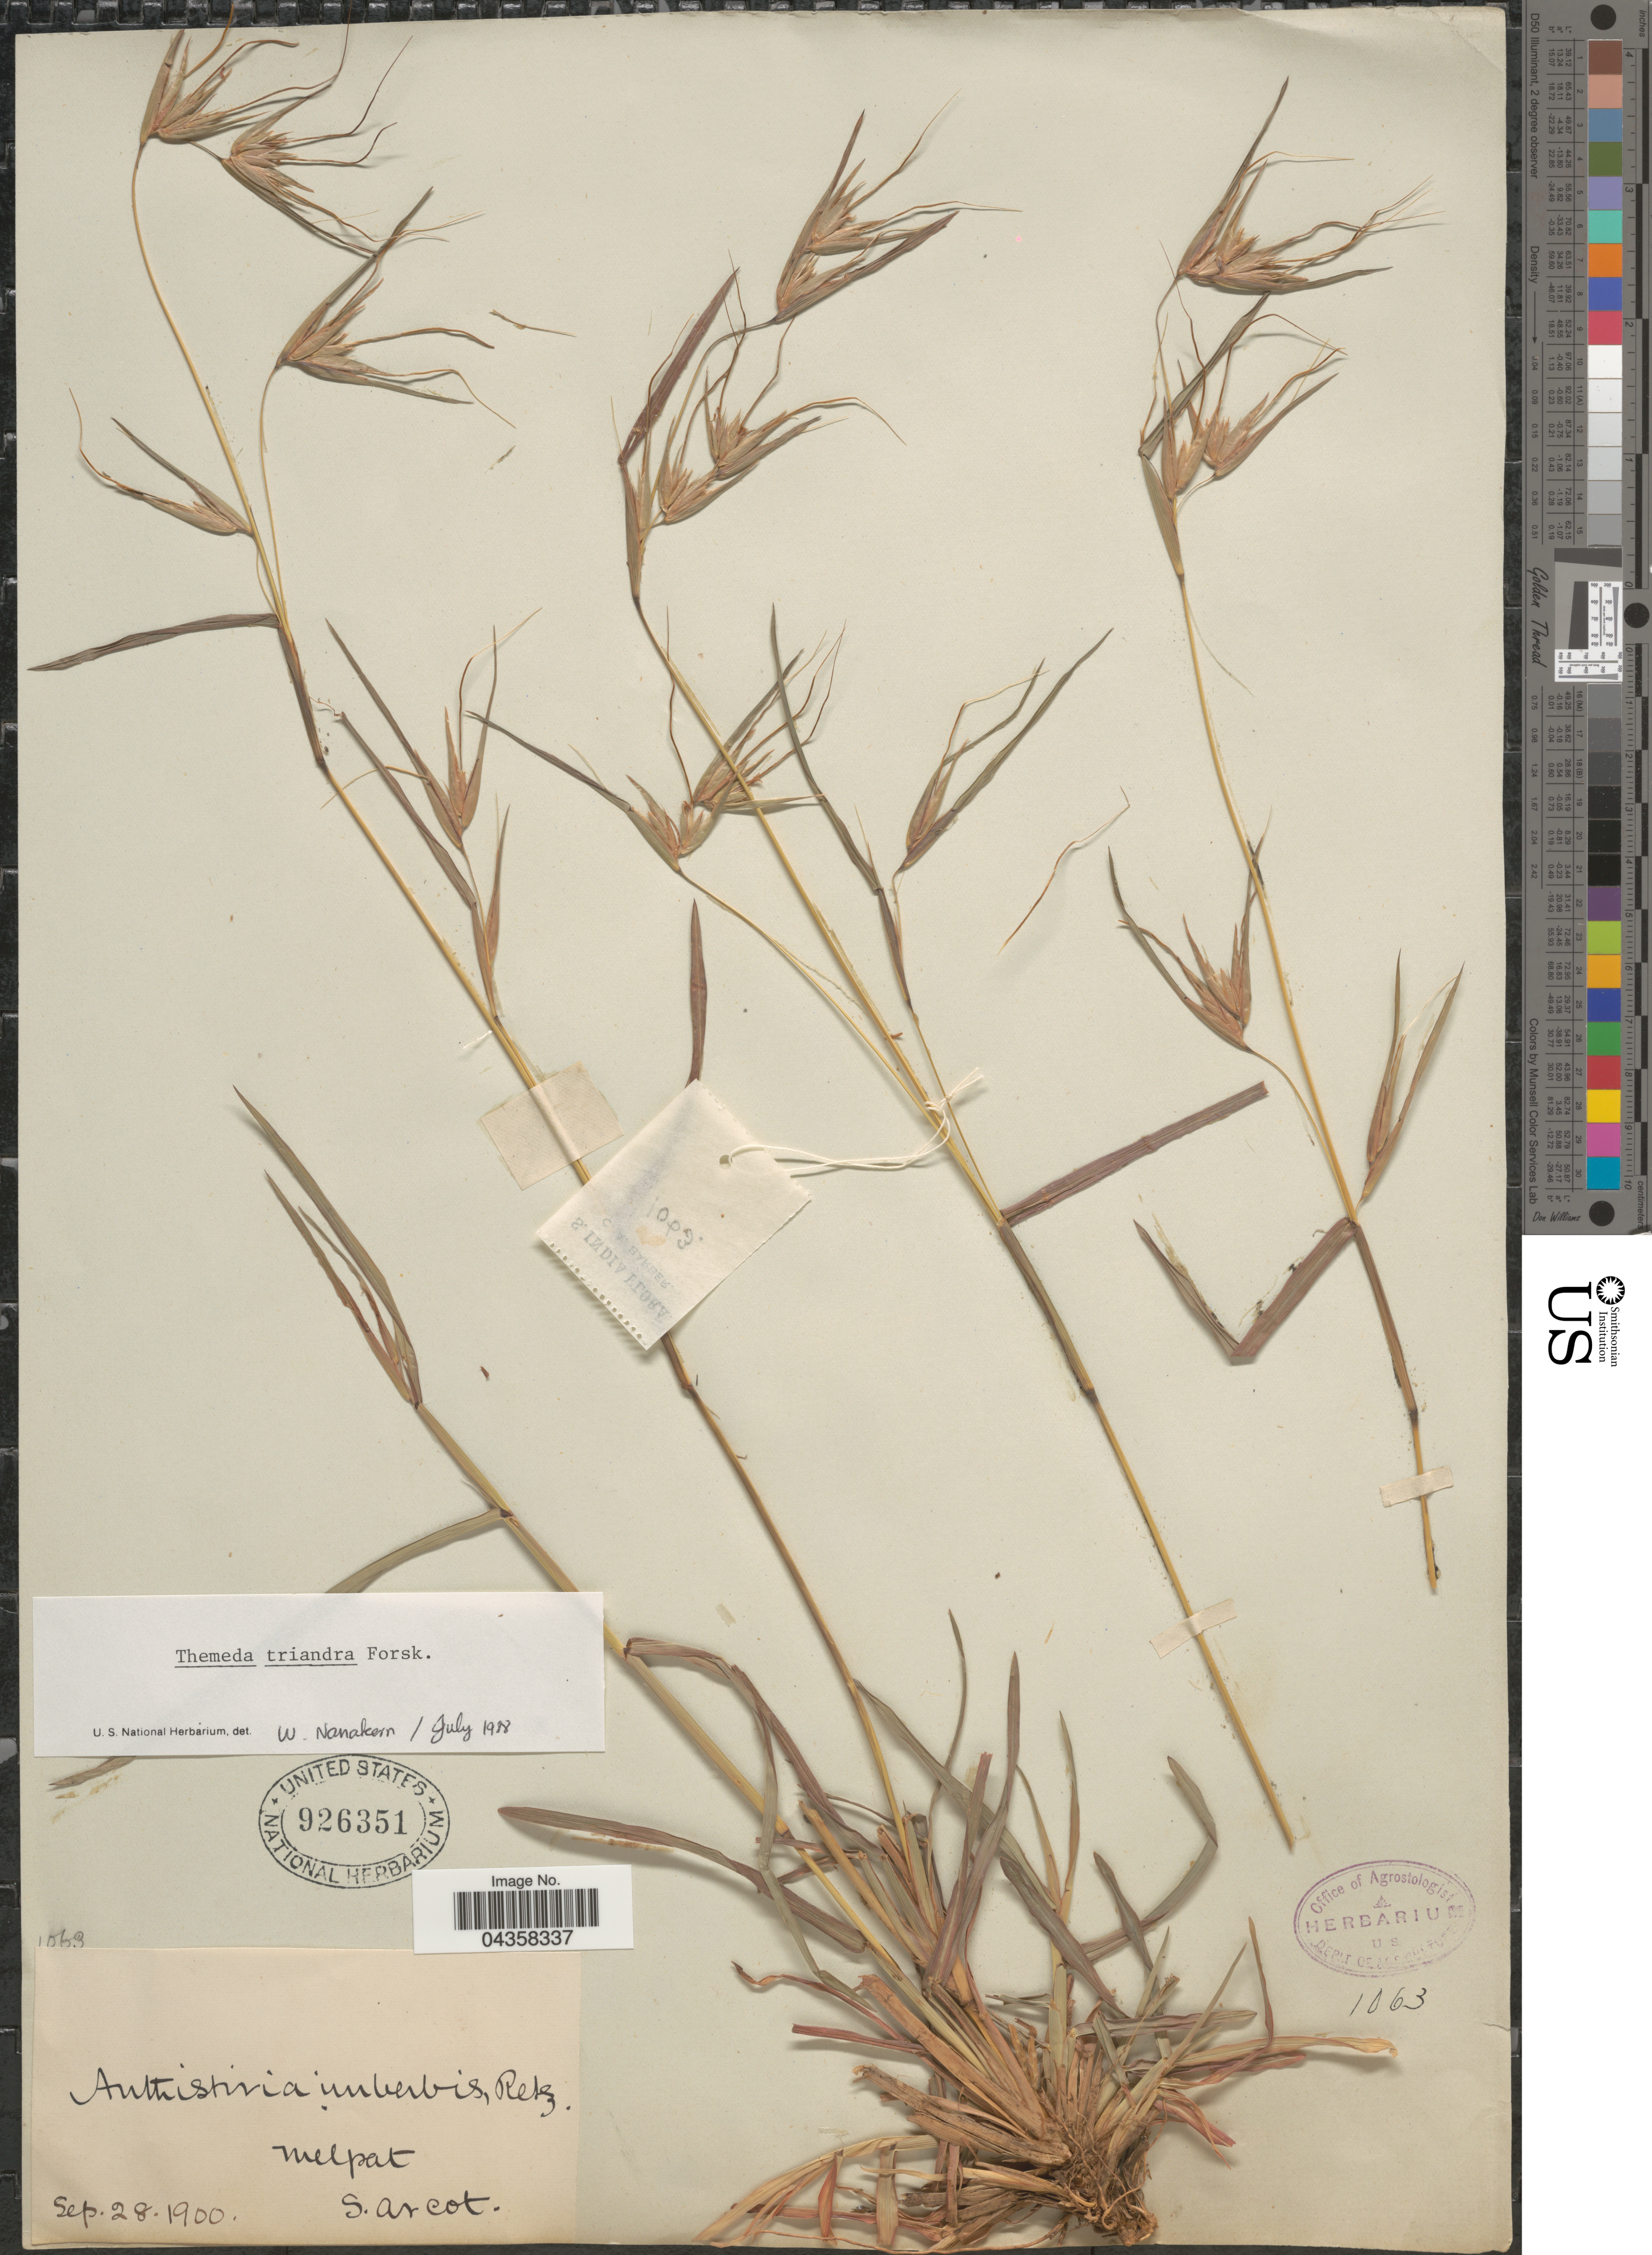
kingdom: Plantae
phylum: Tracheophyta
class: Liliopsida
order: Poales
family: Poaceae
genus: Themeda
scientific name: Themeda triandra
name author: Forssk.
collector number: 1063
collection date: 1900-09-28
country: India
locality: Melpat. S. Arcot.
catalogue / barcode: US 926351